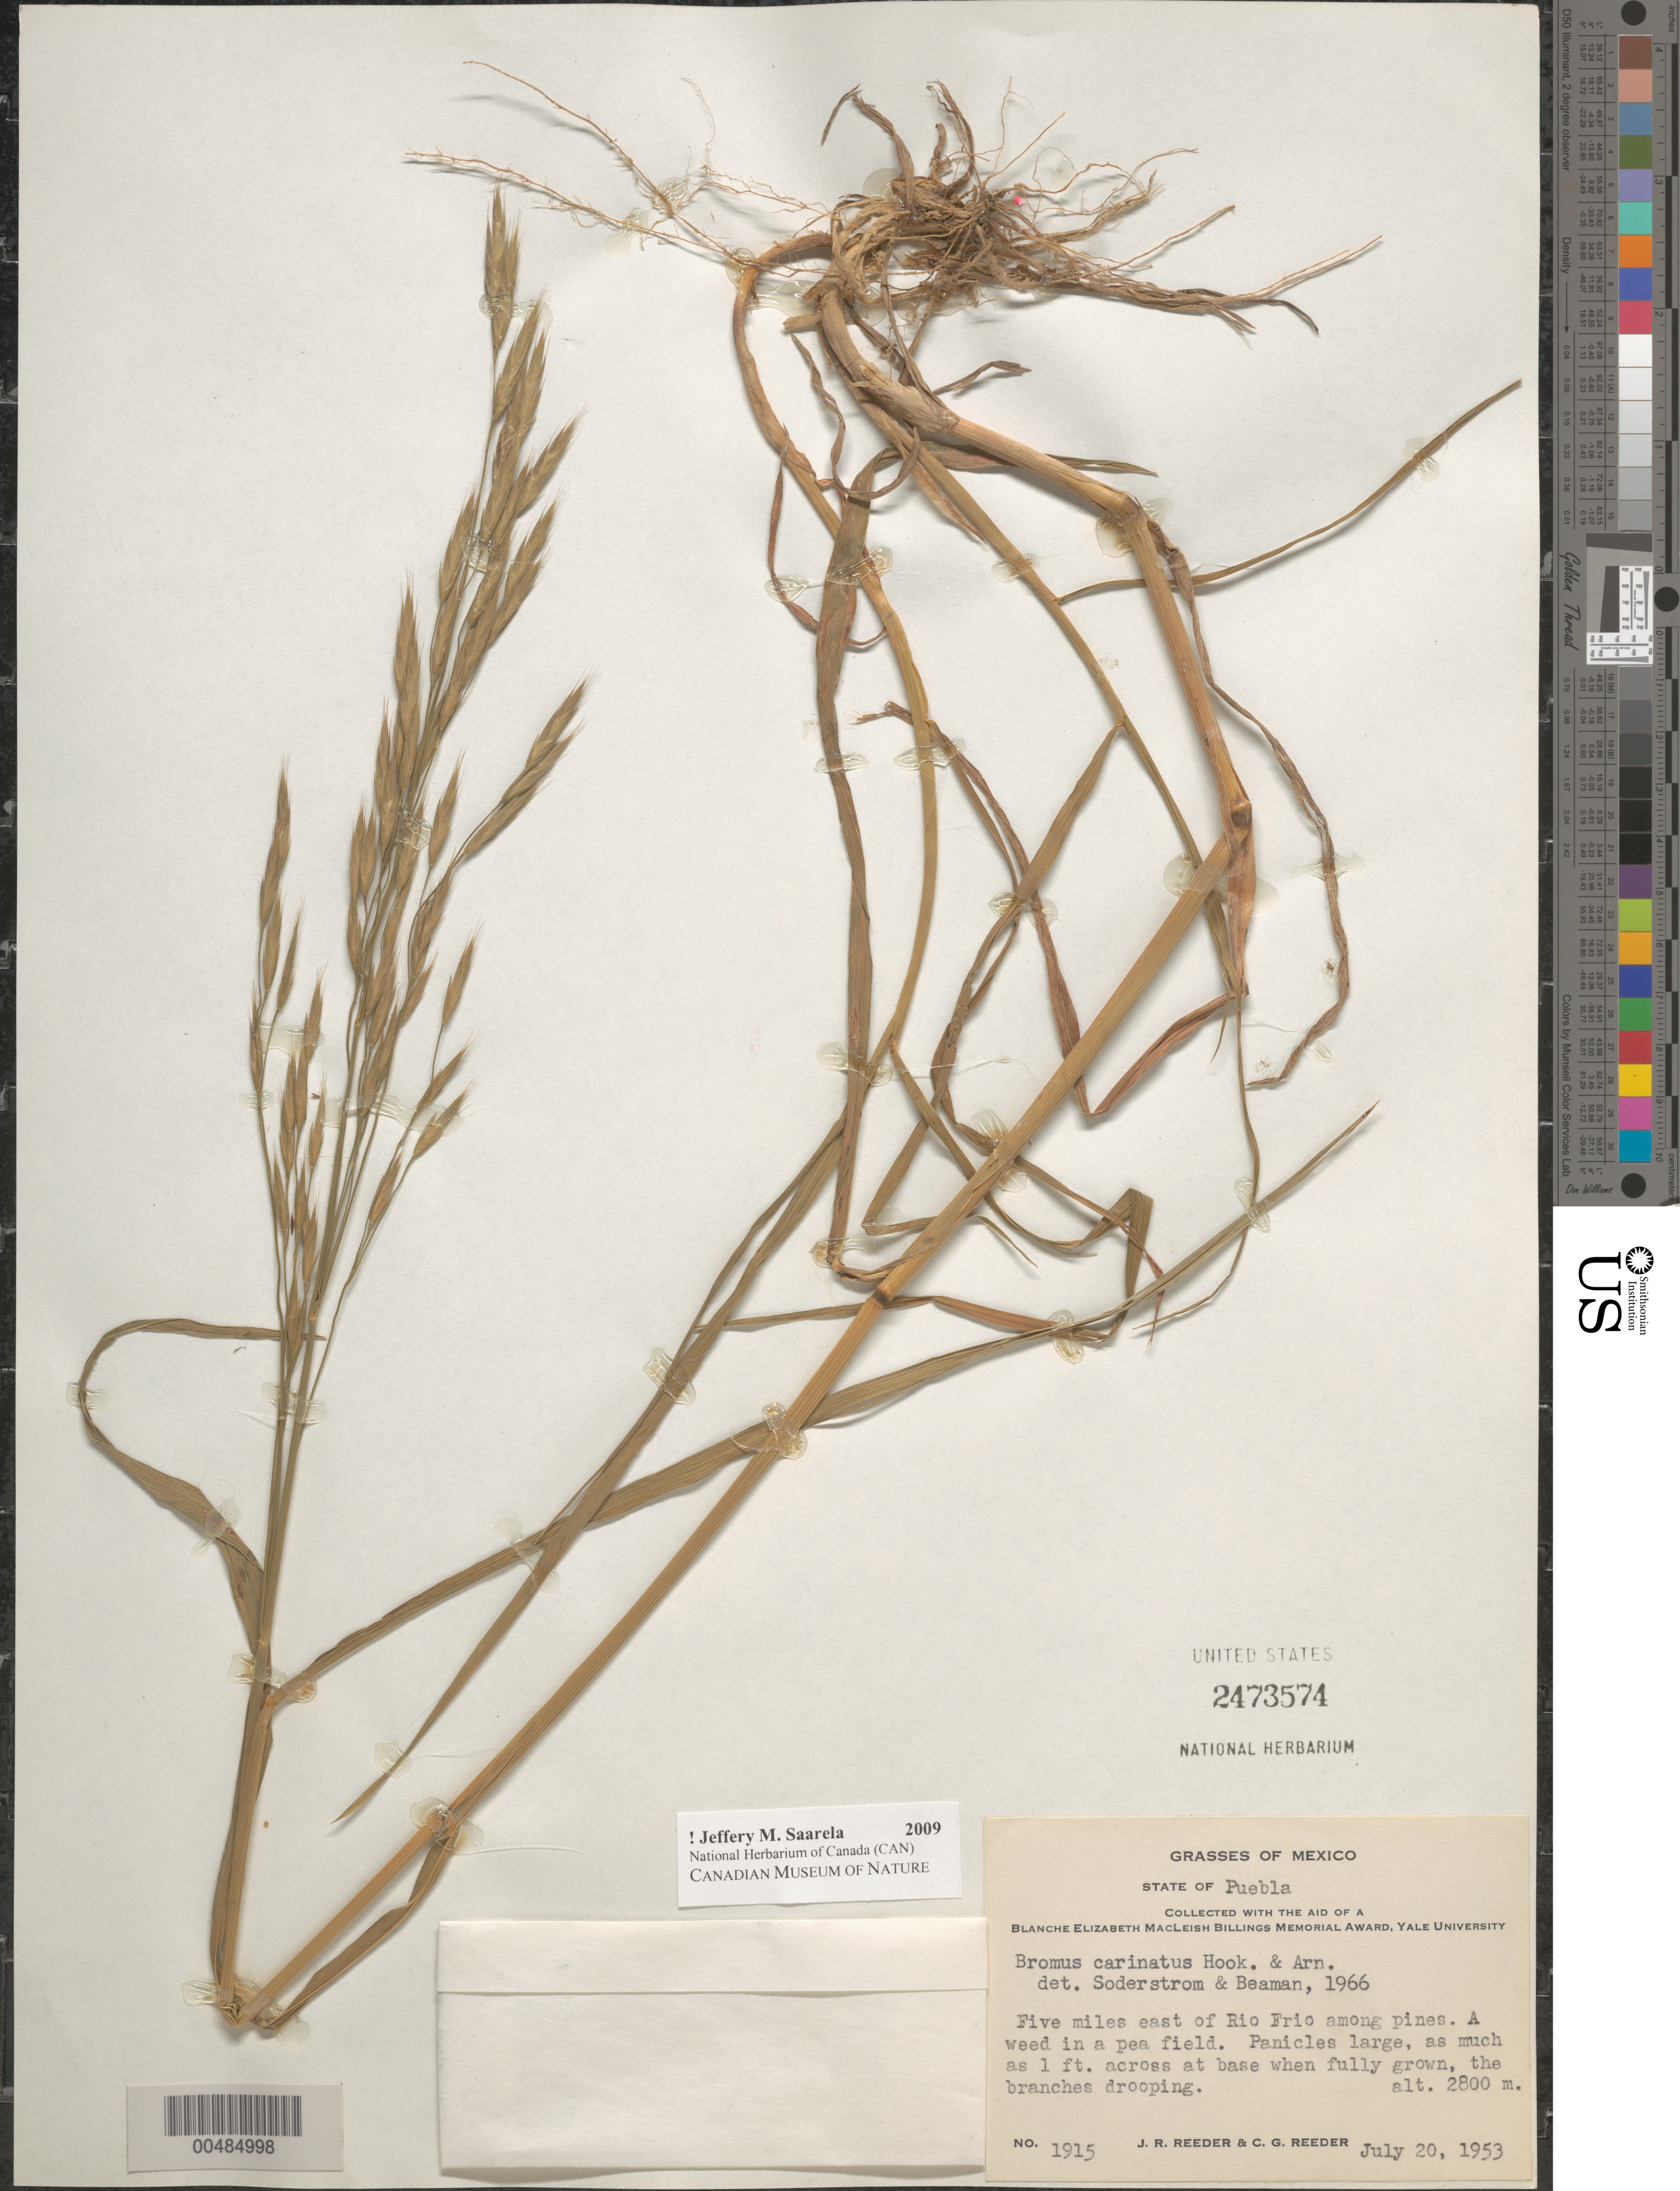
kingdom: Plantae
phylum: Tracheophyta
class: Liliopsida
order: Poales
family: Poaceae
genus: Bromus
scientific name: Bromus carinatus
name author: Hook. & Arn.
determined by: Soderstrom, T. R.; Beaman, J. H.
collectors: J. R. Reeder & C. G. Reeder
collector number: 1915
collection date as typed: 20 Jul 1953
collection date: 1953-07-20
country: Mexico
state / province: Puebla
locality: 5 mi E of Rio Frio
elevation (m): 2800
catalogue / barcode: US 2473574